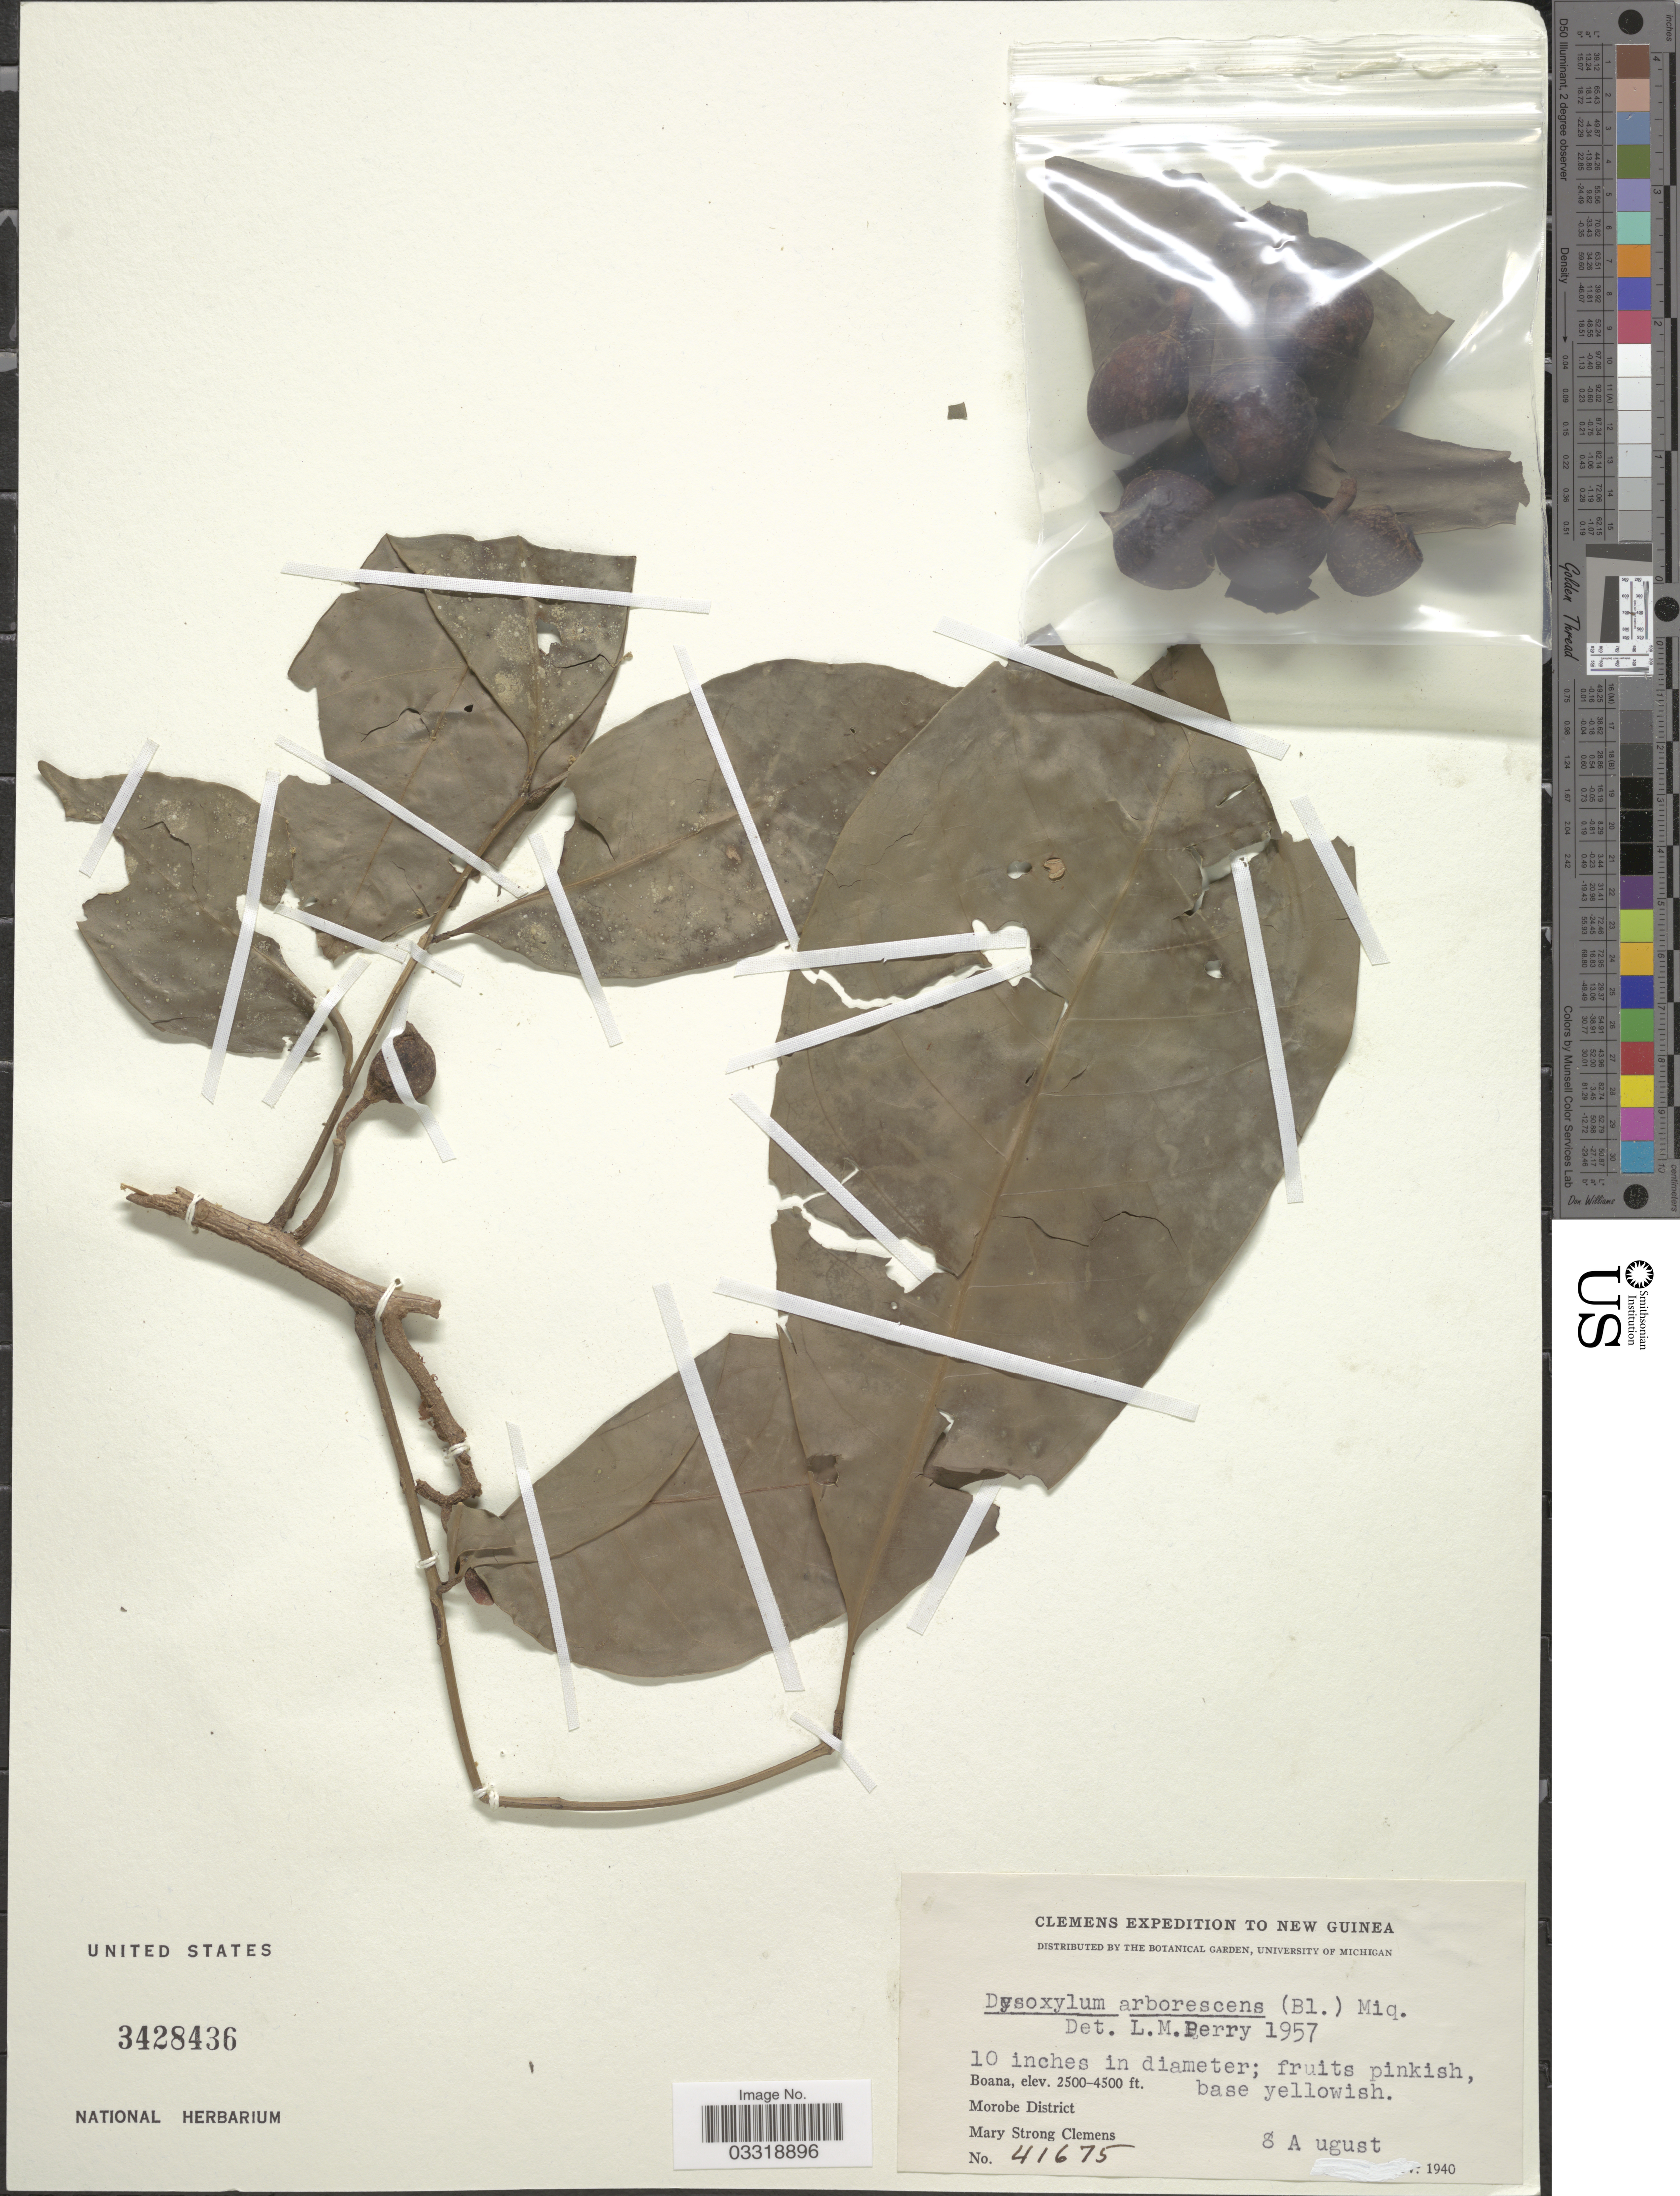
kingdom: Plantae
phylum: Tracheophyta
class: Magnoliopsida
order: Sapindales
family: Meliaceae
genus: Goniocheton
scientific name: Goniocheton arborescens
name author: Blume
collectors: M. S. Clemens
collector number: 41675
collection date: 1940-08-08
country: Papua New Guinea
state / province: Morobe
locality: New Guinea. Morobe District. Boana.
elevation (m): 762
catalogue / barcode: US 3428436